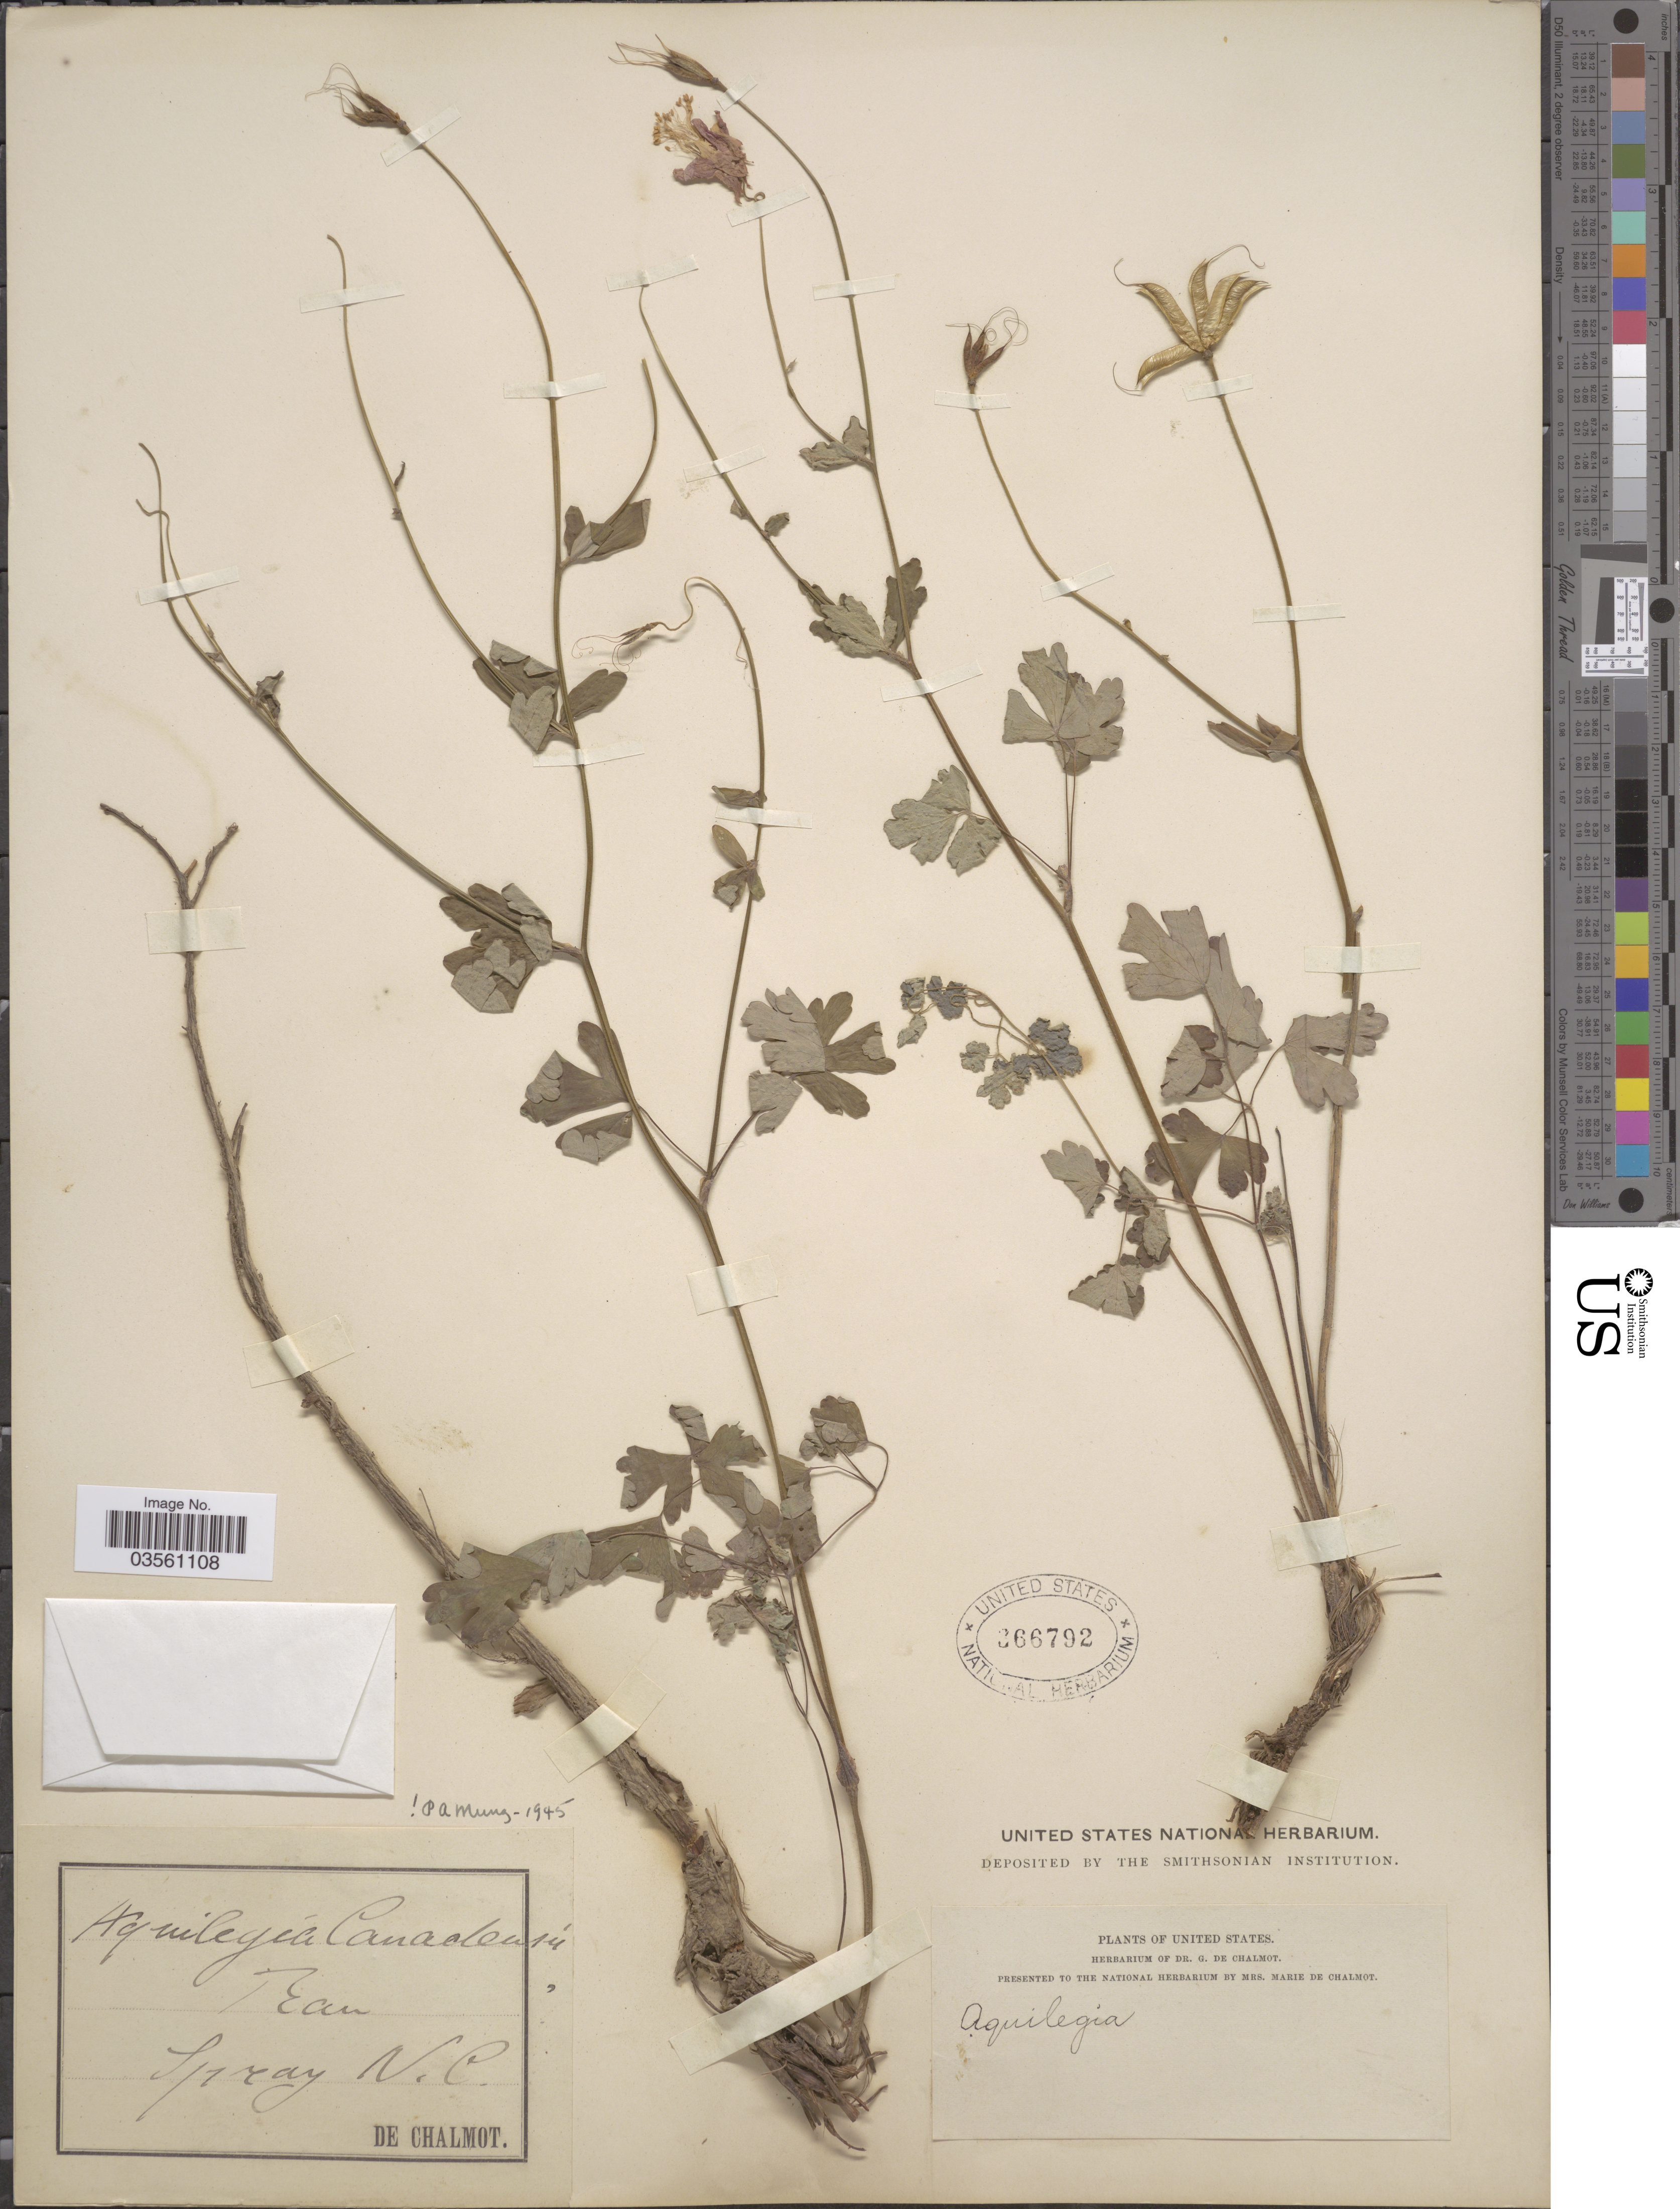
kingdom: Plantae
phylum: Tracheophyta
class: Magnoliopsida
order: Ranunculales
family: Ranunculaceae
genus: Aquilegia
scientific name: Aquilegia canadensis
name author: L.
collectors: G. de Chalmot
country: United States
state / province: North Carolina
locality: Spray.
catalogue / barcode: US 366792